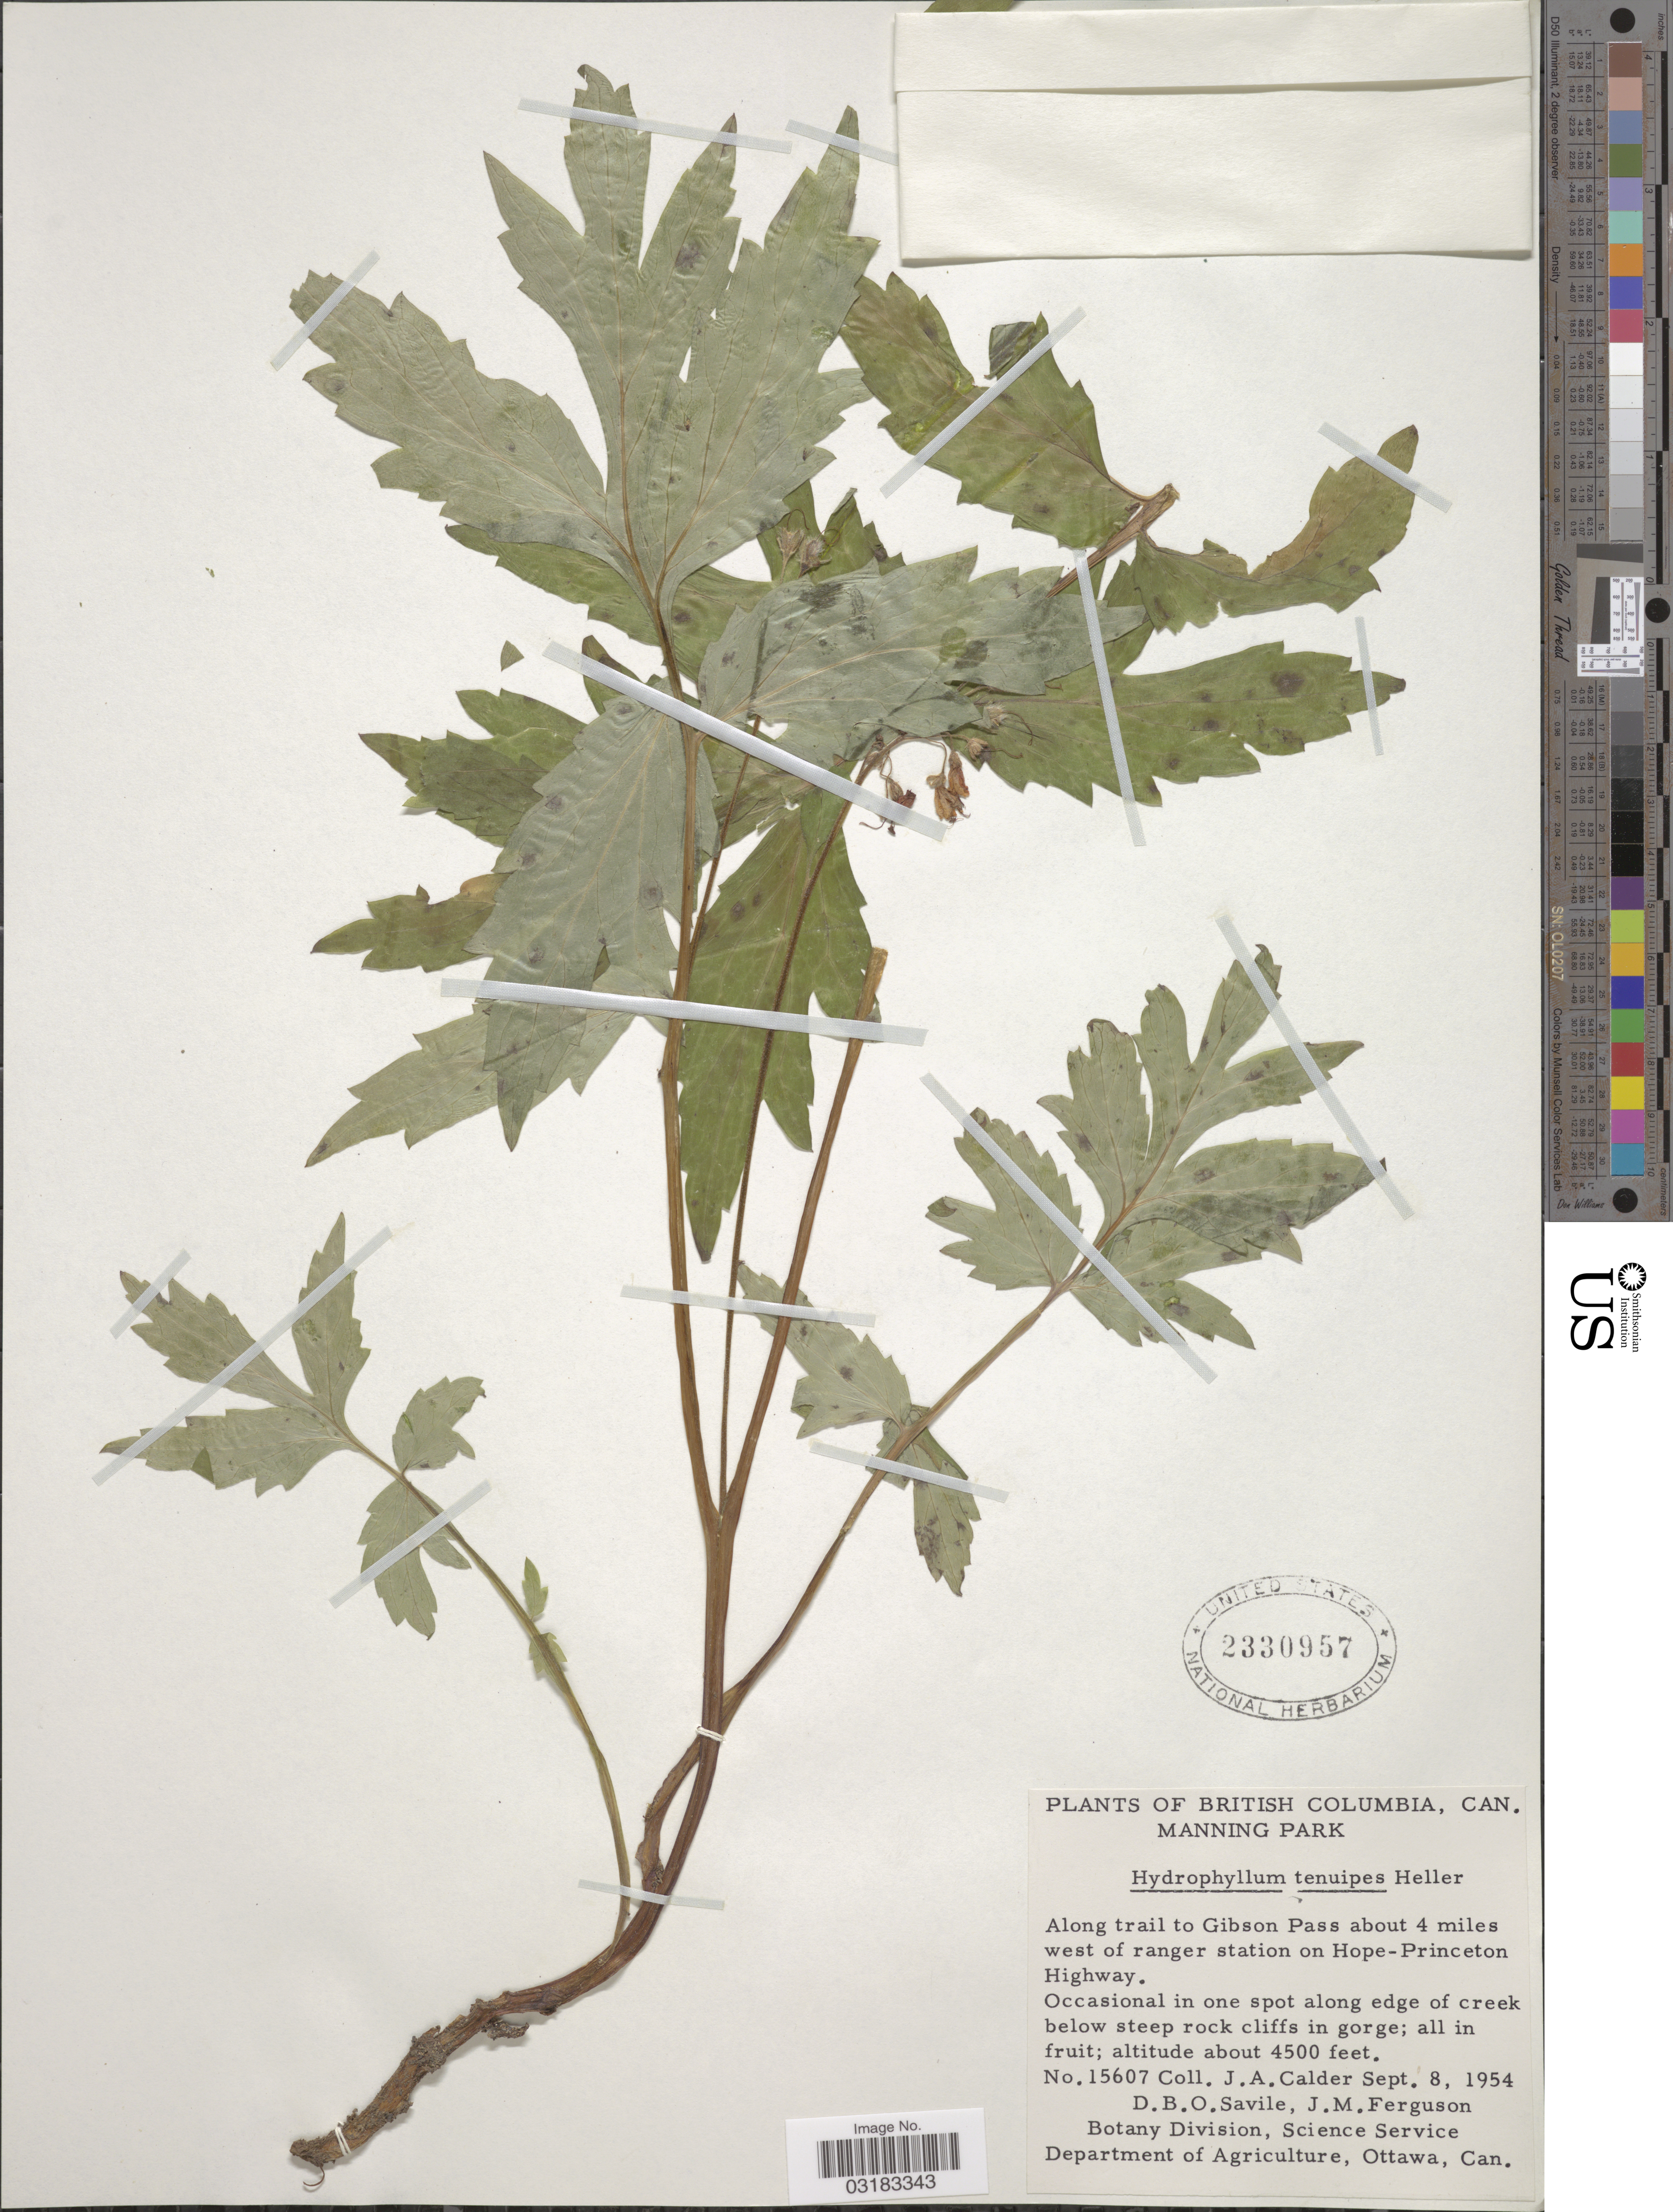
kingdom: Plantae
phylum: Tracheophyta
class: Magnoliopsida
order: Boraginales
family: Hydrophyllaceae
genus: Hydrophyllum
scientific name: Hydrophyllum tenuipes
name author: A. Heller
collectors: J. A. Calder, D. Savile & J. M. Ferguson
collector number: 15607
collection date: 1954-09-08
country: Canada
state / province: British Columbia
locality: Manning Park. Along trail to Gibson Pass about 4 miles west of ranger station on Hope-Princeton Highway.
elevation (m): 1372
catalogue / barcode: US 2330957